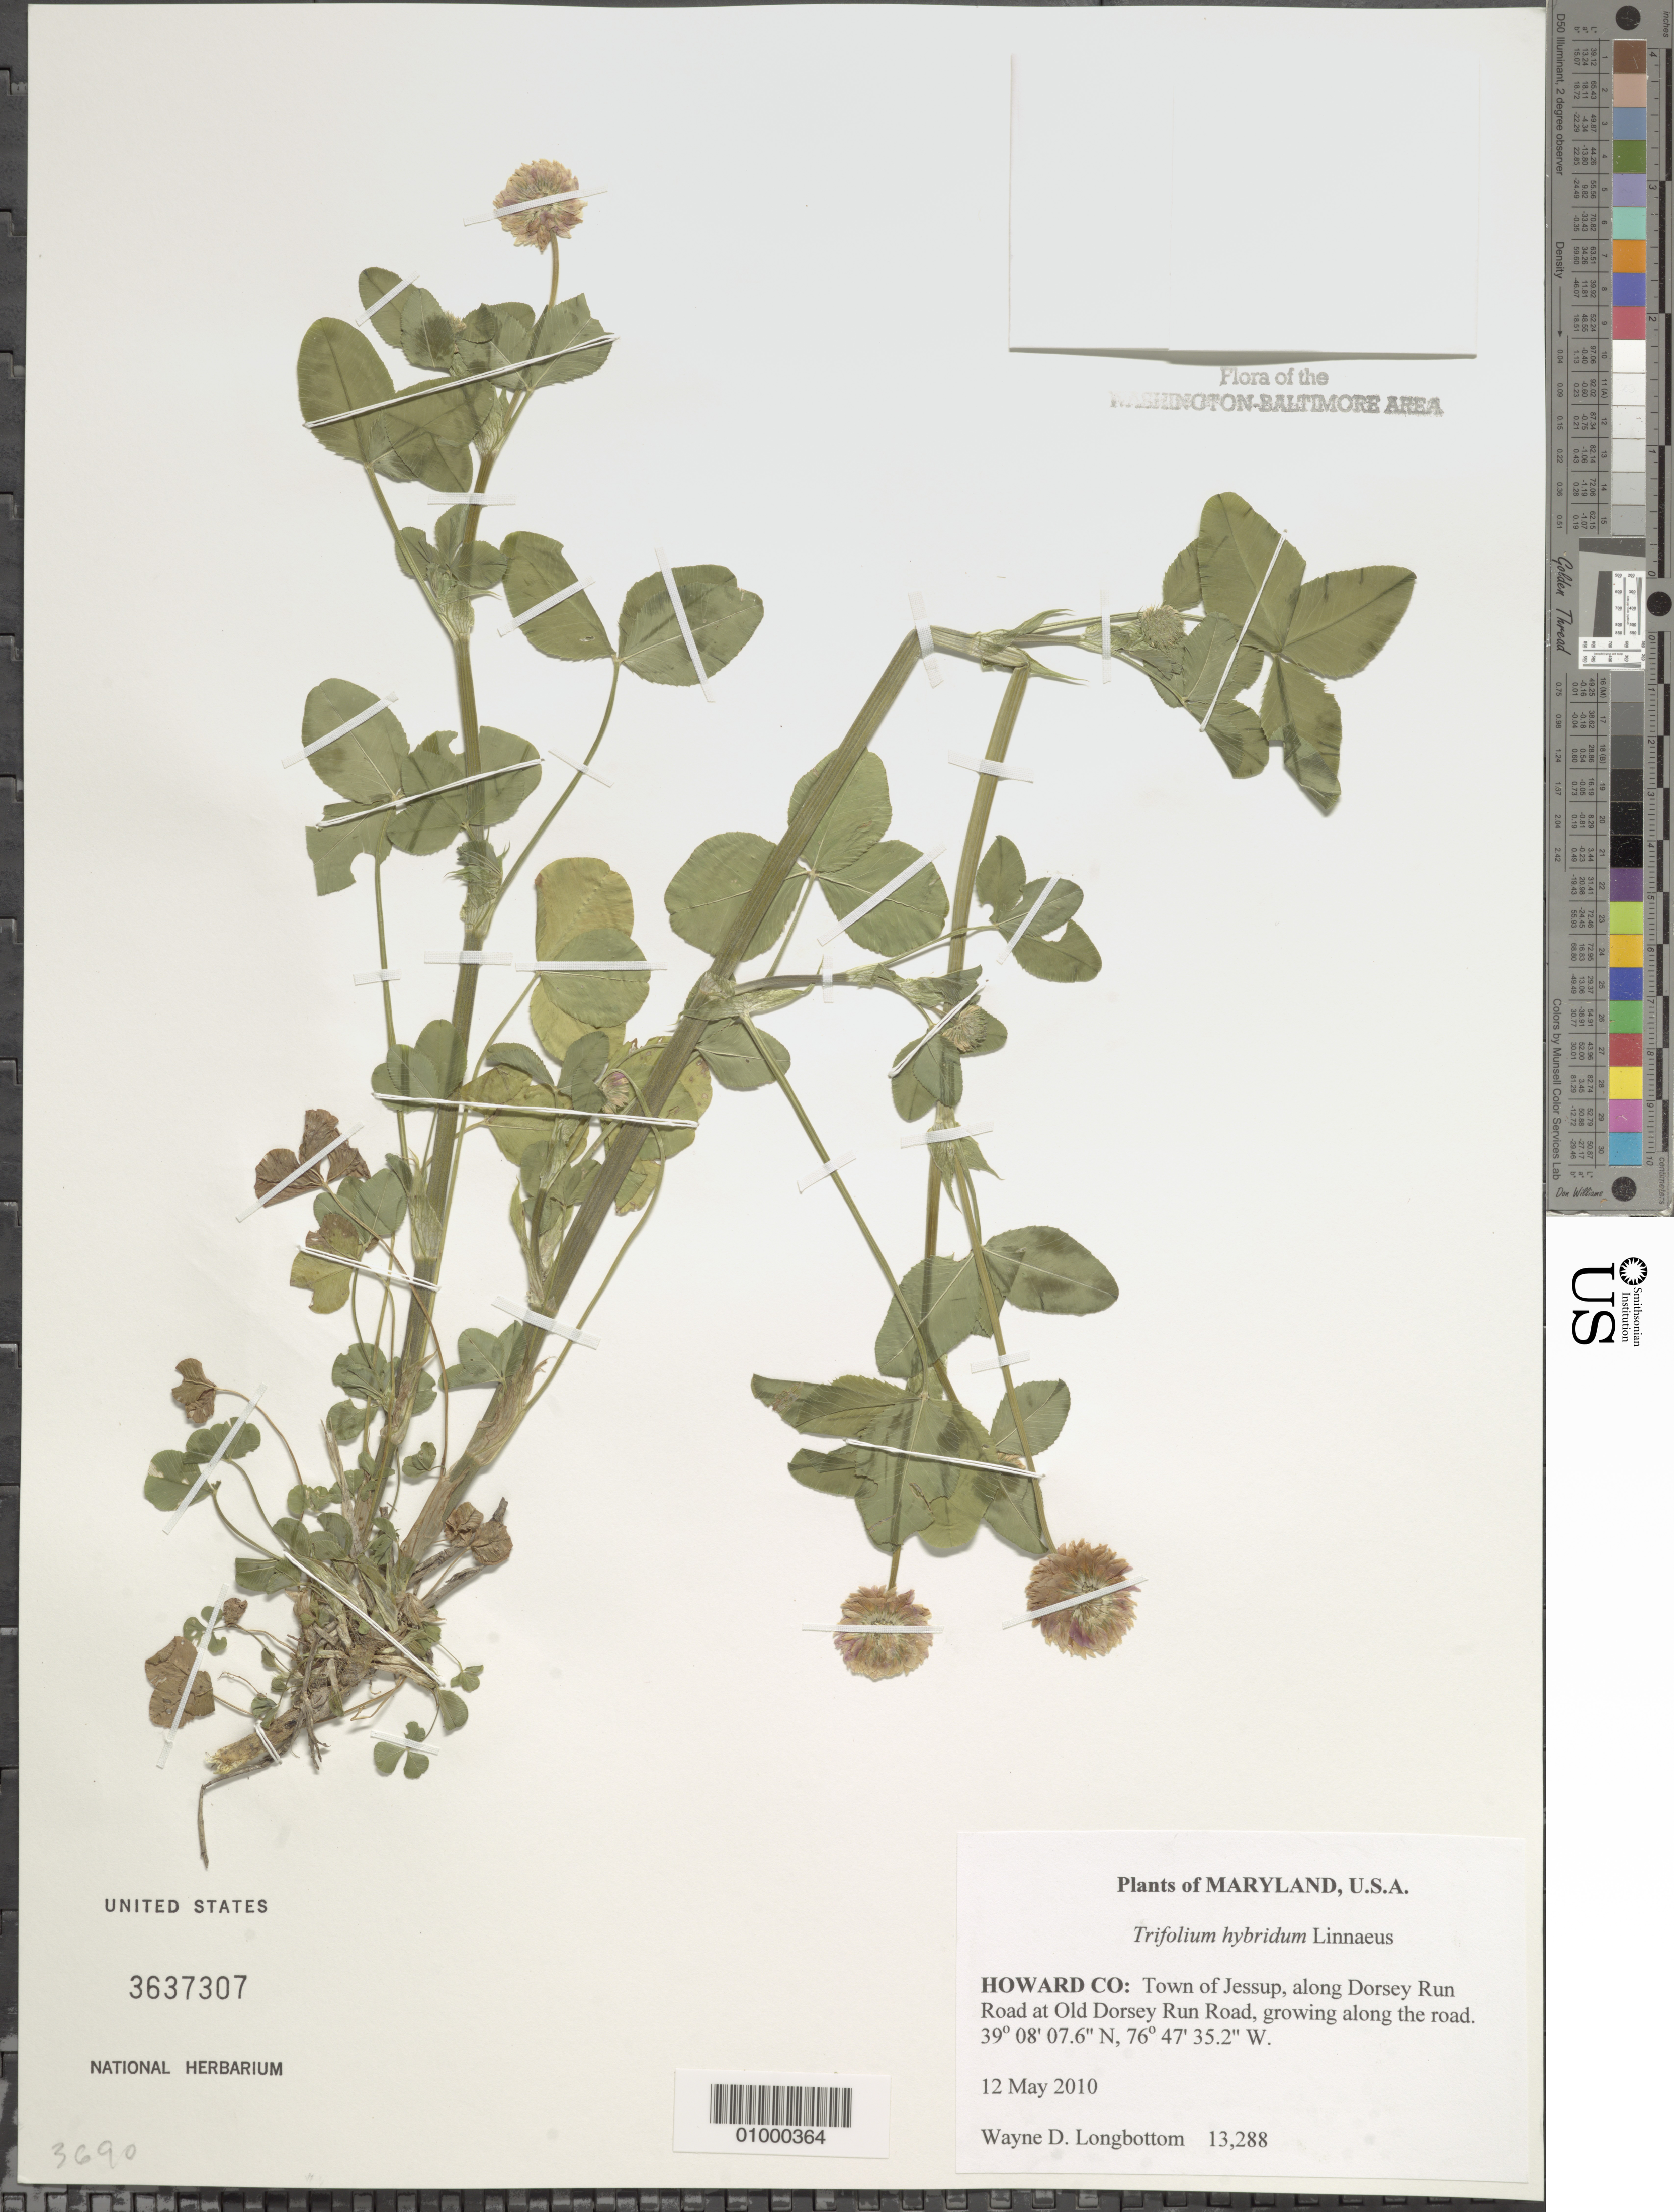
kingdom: Plantae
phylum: Tracheophyta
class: Magnoliopsida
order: Fabales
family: Fabaceae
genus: Trifolium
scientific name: Trifolium hybridum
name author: L.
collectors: W. D. Longbottom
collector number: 13288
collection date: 2010-05-12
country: United States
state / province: Maryland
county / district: Howard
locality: Town of Jessup, along Dorsey Run Road at Old Dorsey Road, growing along the road.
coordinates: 39 08 07.6 N, 76 47 35.2 W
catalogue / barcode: US 3637307